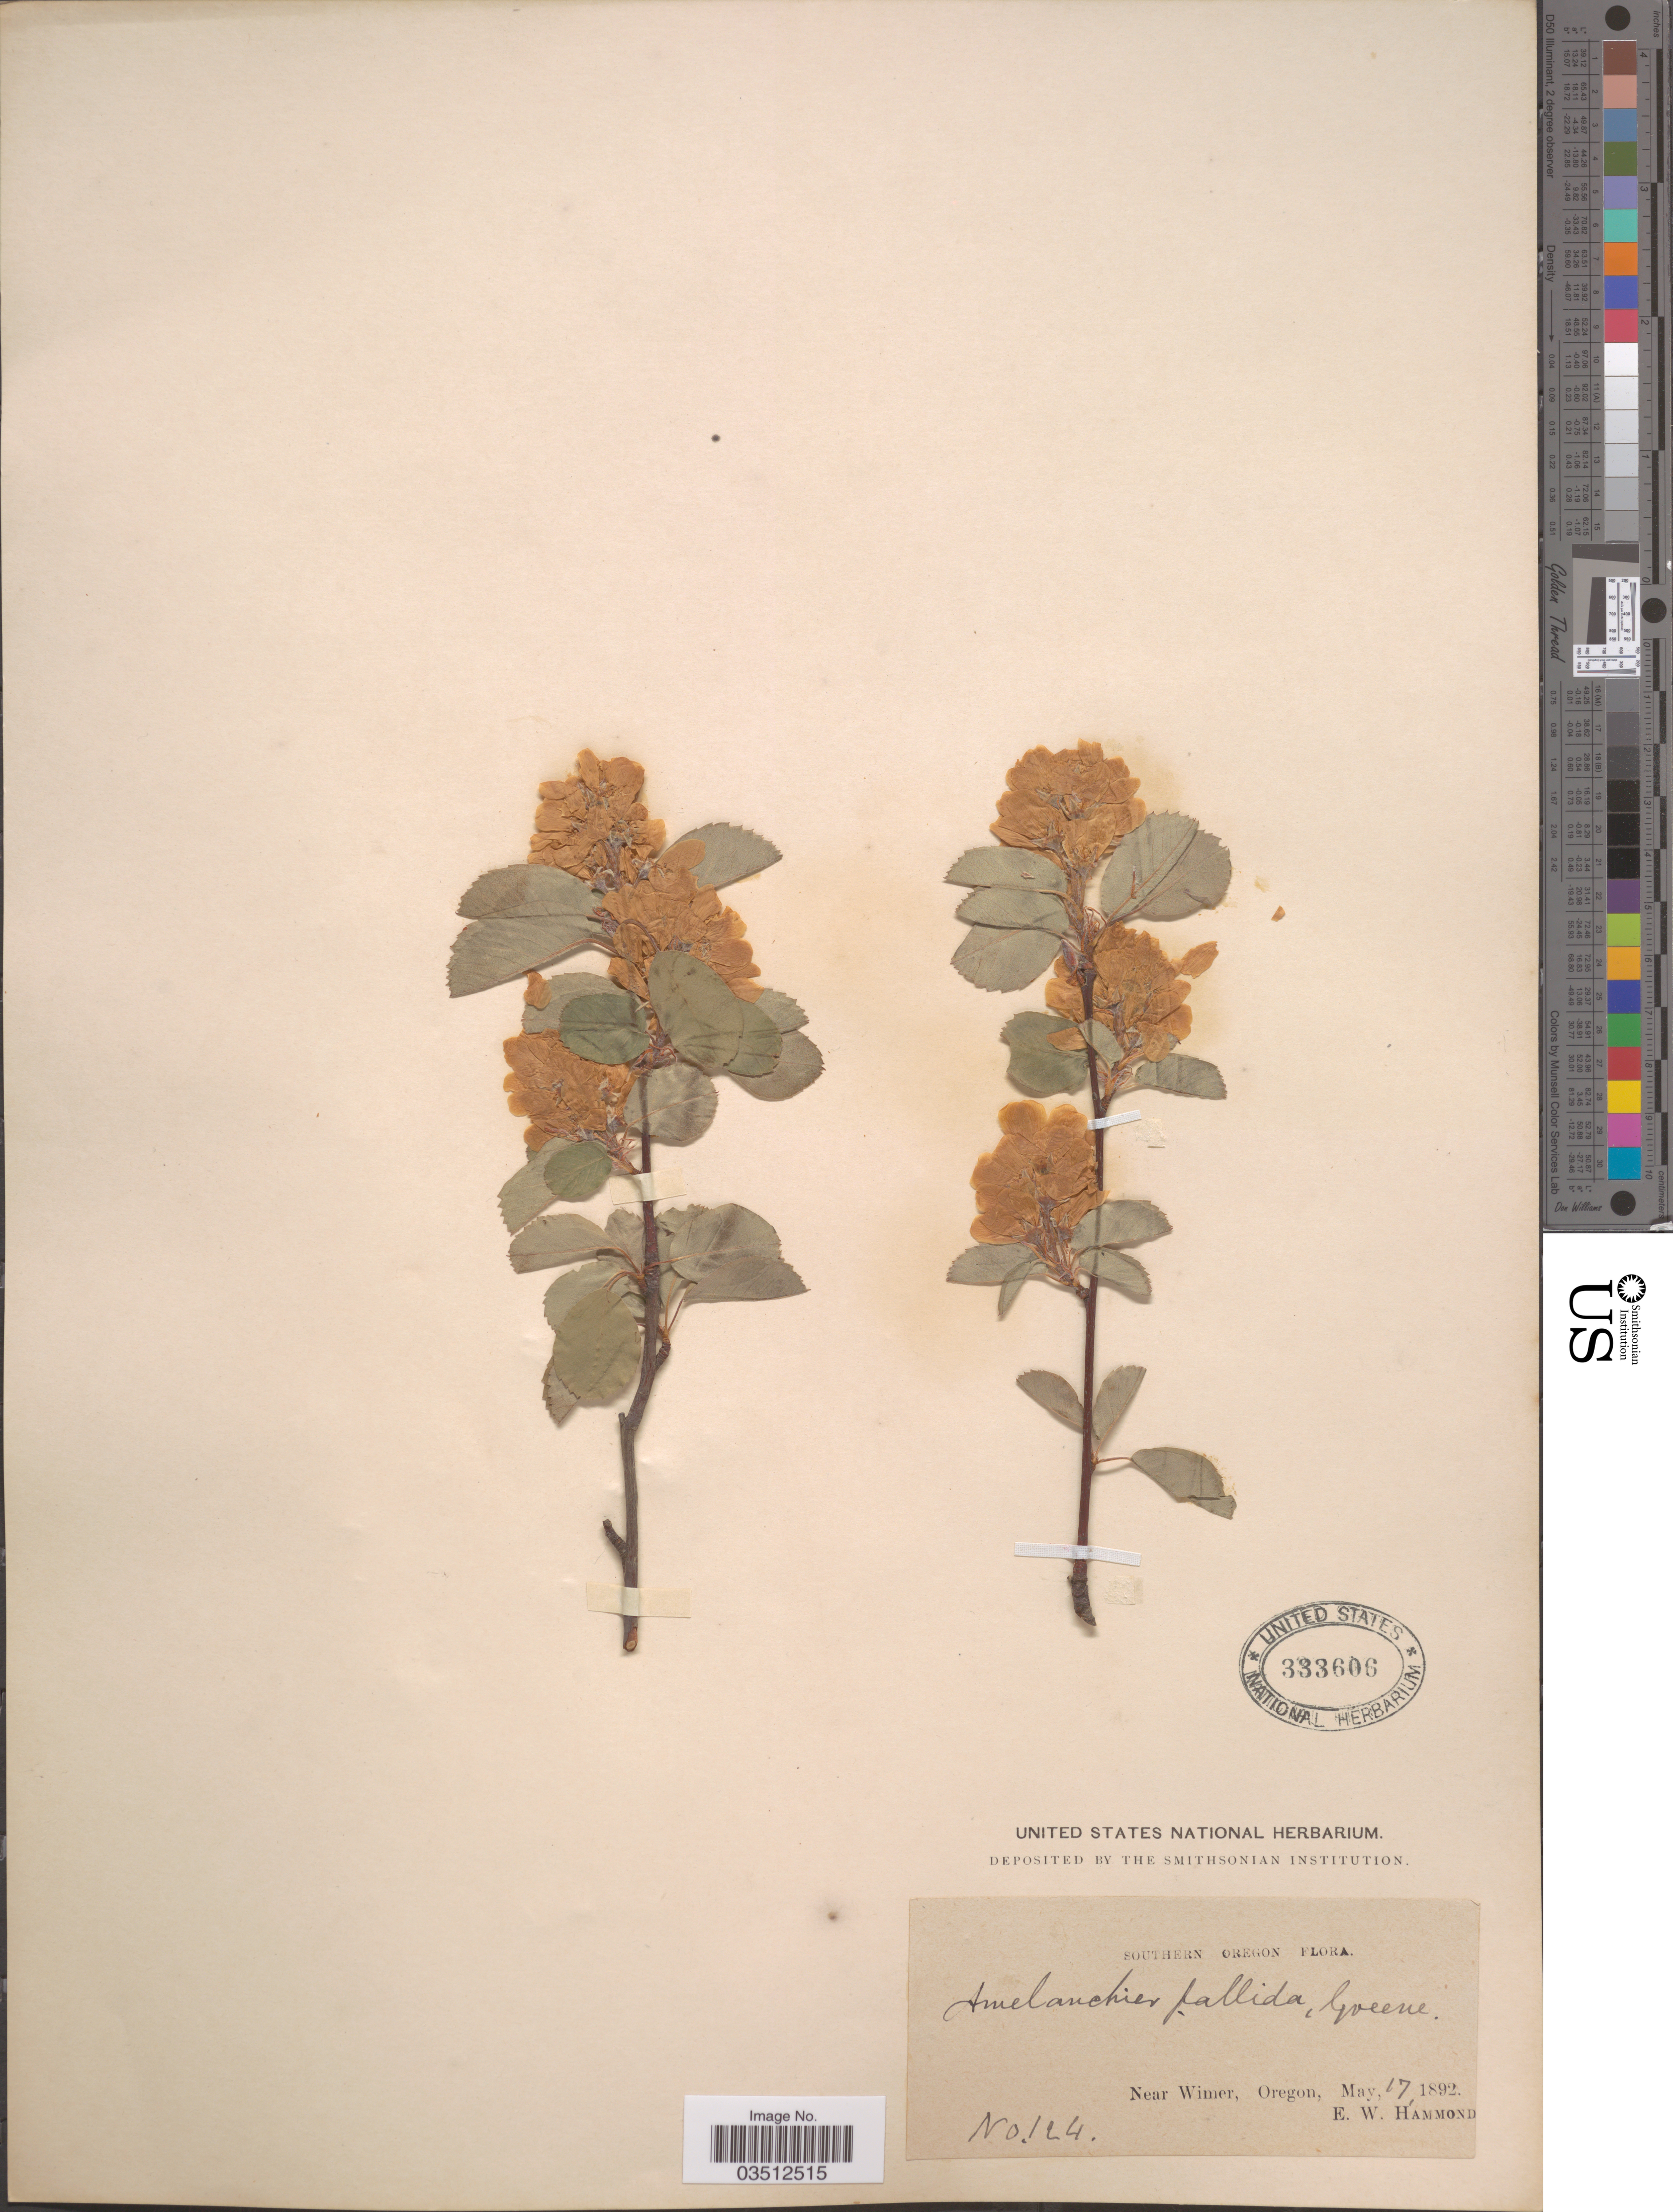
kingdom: Plantae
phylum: Tracheophyta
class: Magnoliopsida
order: Rosales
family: Rosaceae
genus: Amelanchier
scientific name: Amelanchier pallida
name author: Greene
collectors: E. Hammond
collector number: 124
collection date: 1892-05-17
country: United States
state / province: Oregon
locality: Southern Oregon. Near Wimer.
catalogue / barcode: US 333606